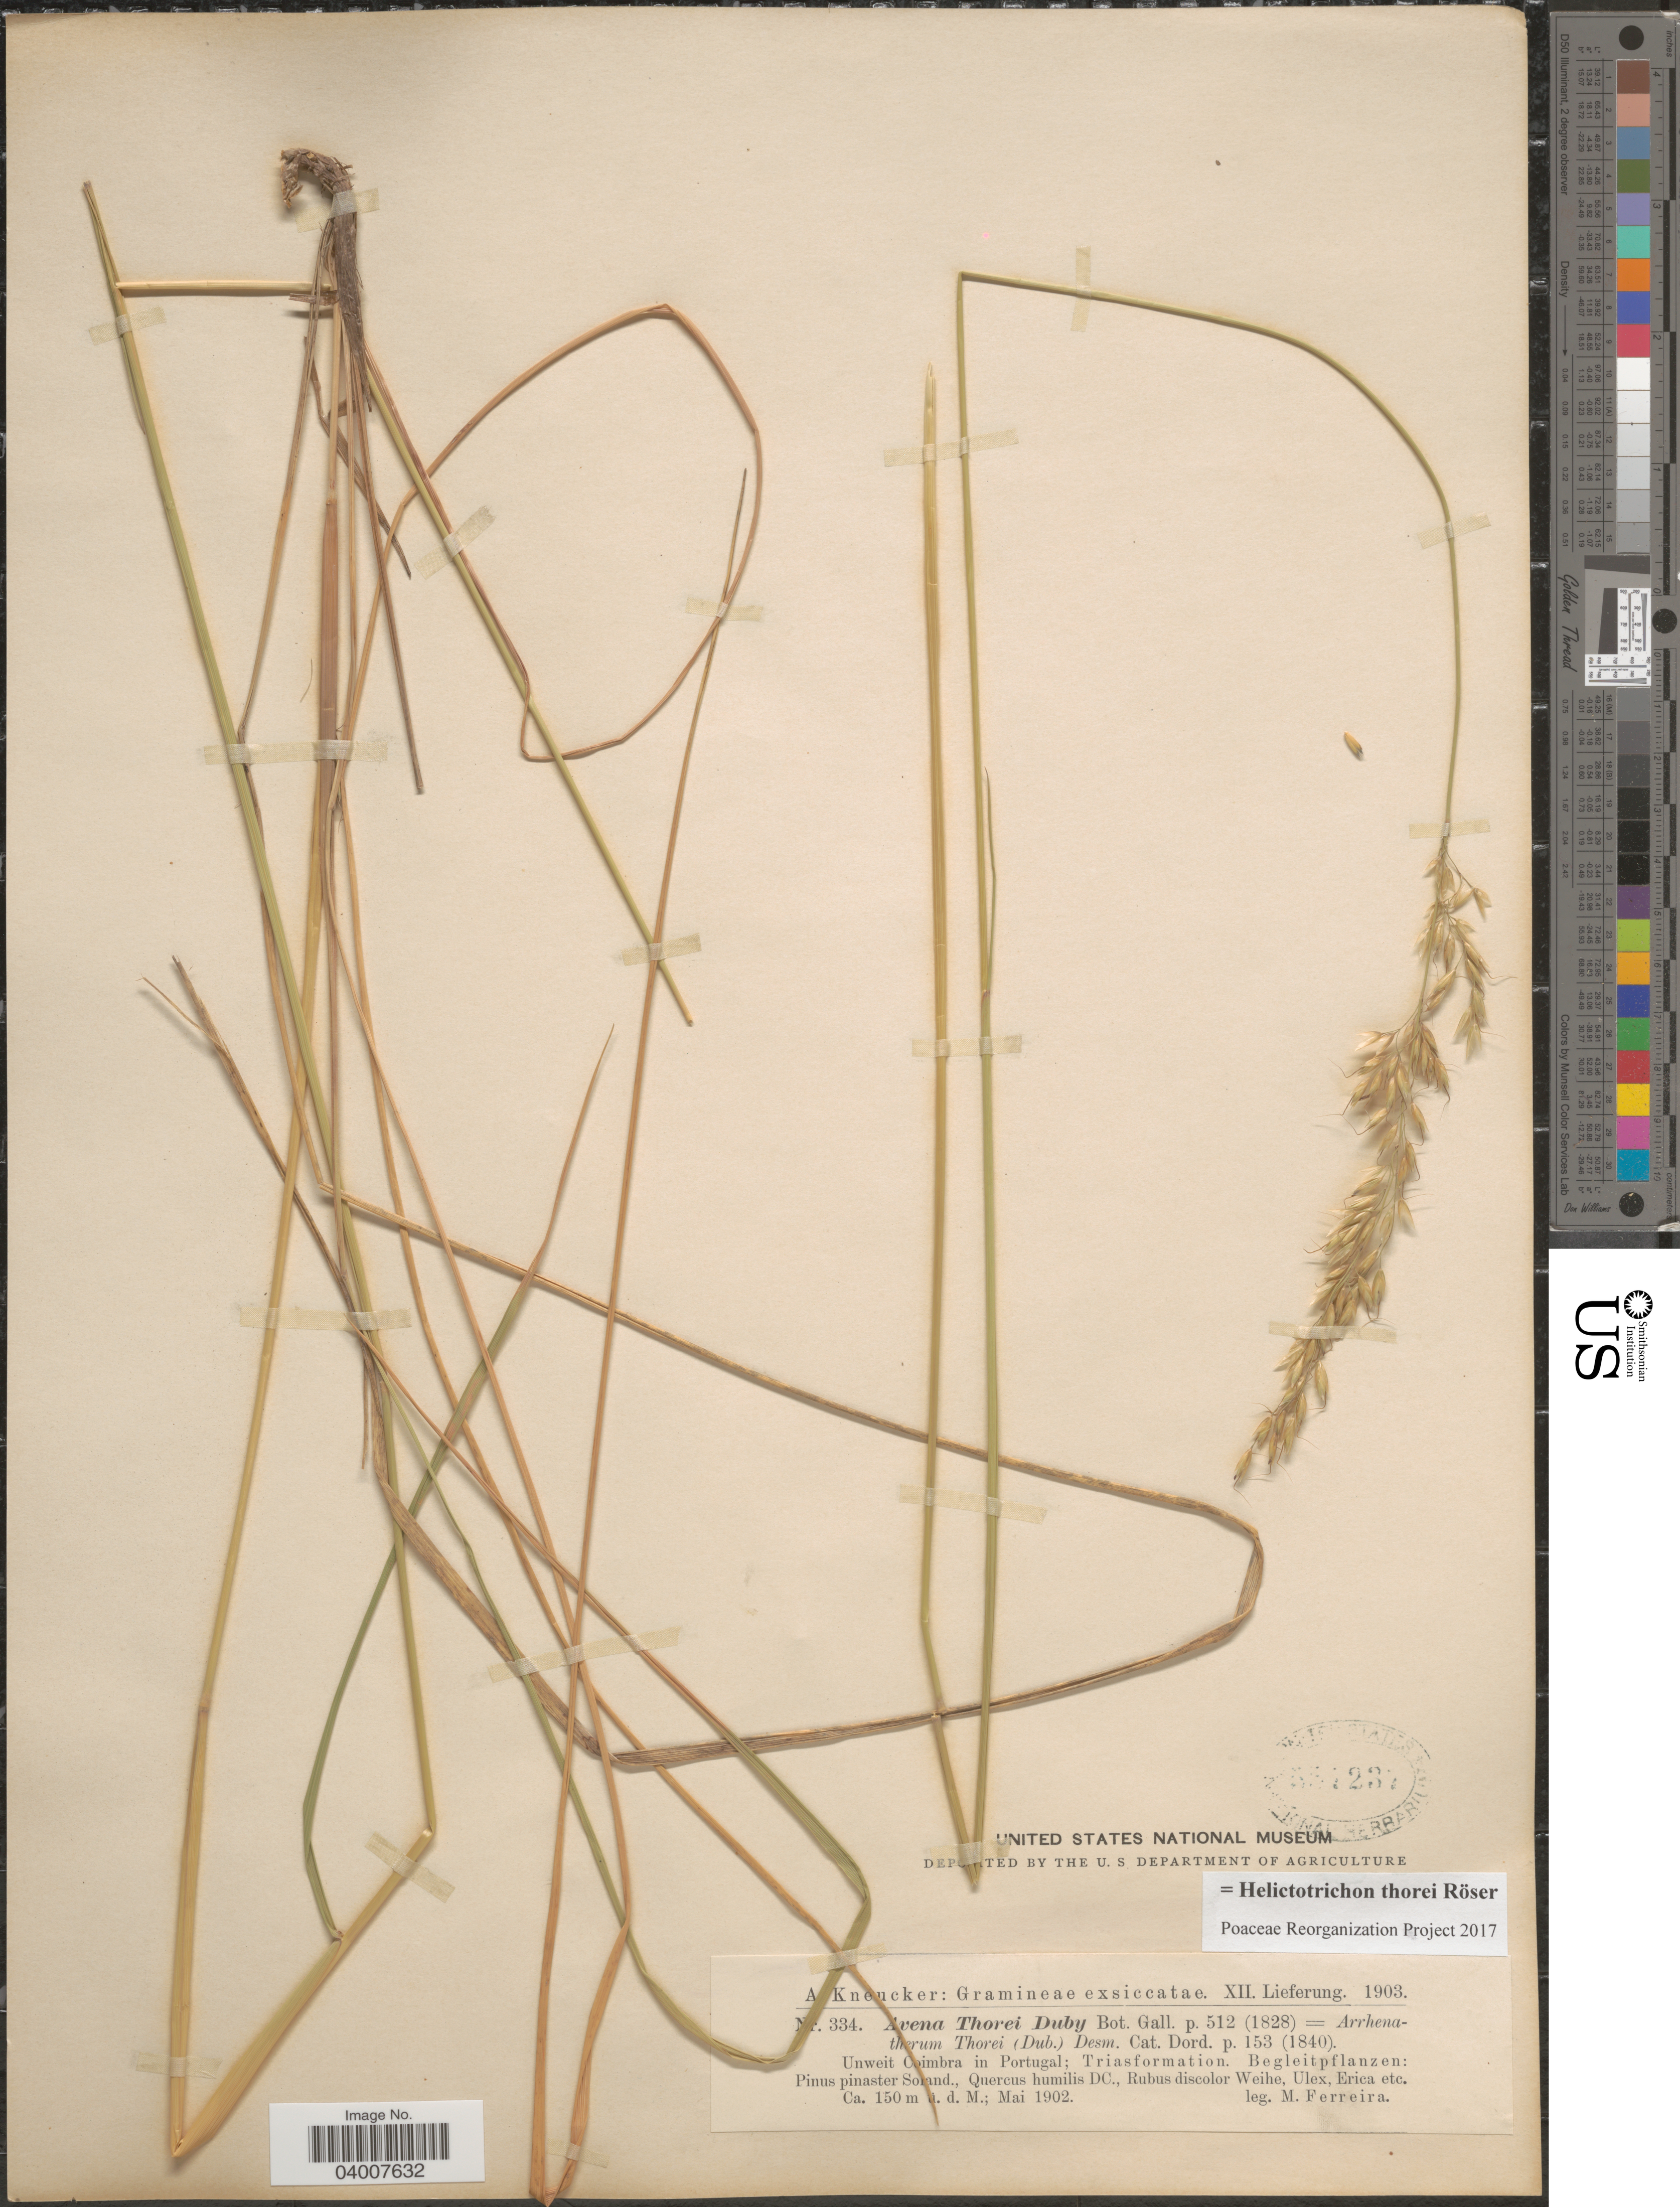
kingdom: Plantae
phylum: Tracheophyta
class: Liliopsida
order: Poales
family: Poaceae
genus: Helictotrichon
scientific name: Helictotrichon thorei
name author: Röser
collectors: M. Ferreira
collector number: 334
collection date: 1902-05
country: Portugal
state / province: Coimbra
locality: Unweit Coimbra in Portugal; Triasformation.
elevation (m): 150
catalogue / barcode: US 557237